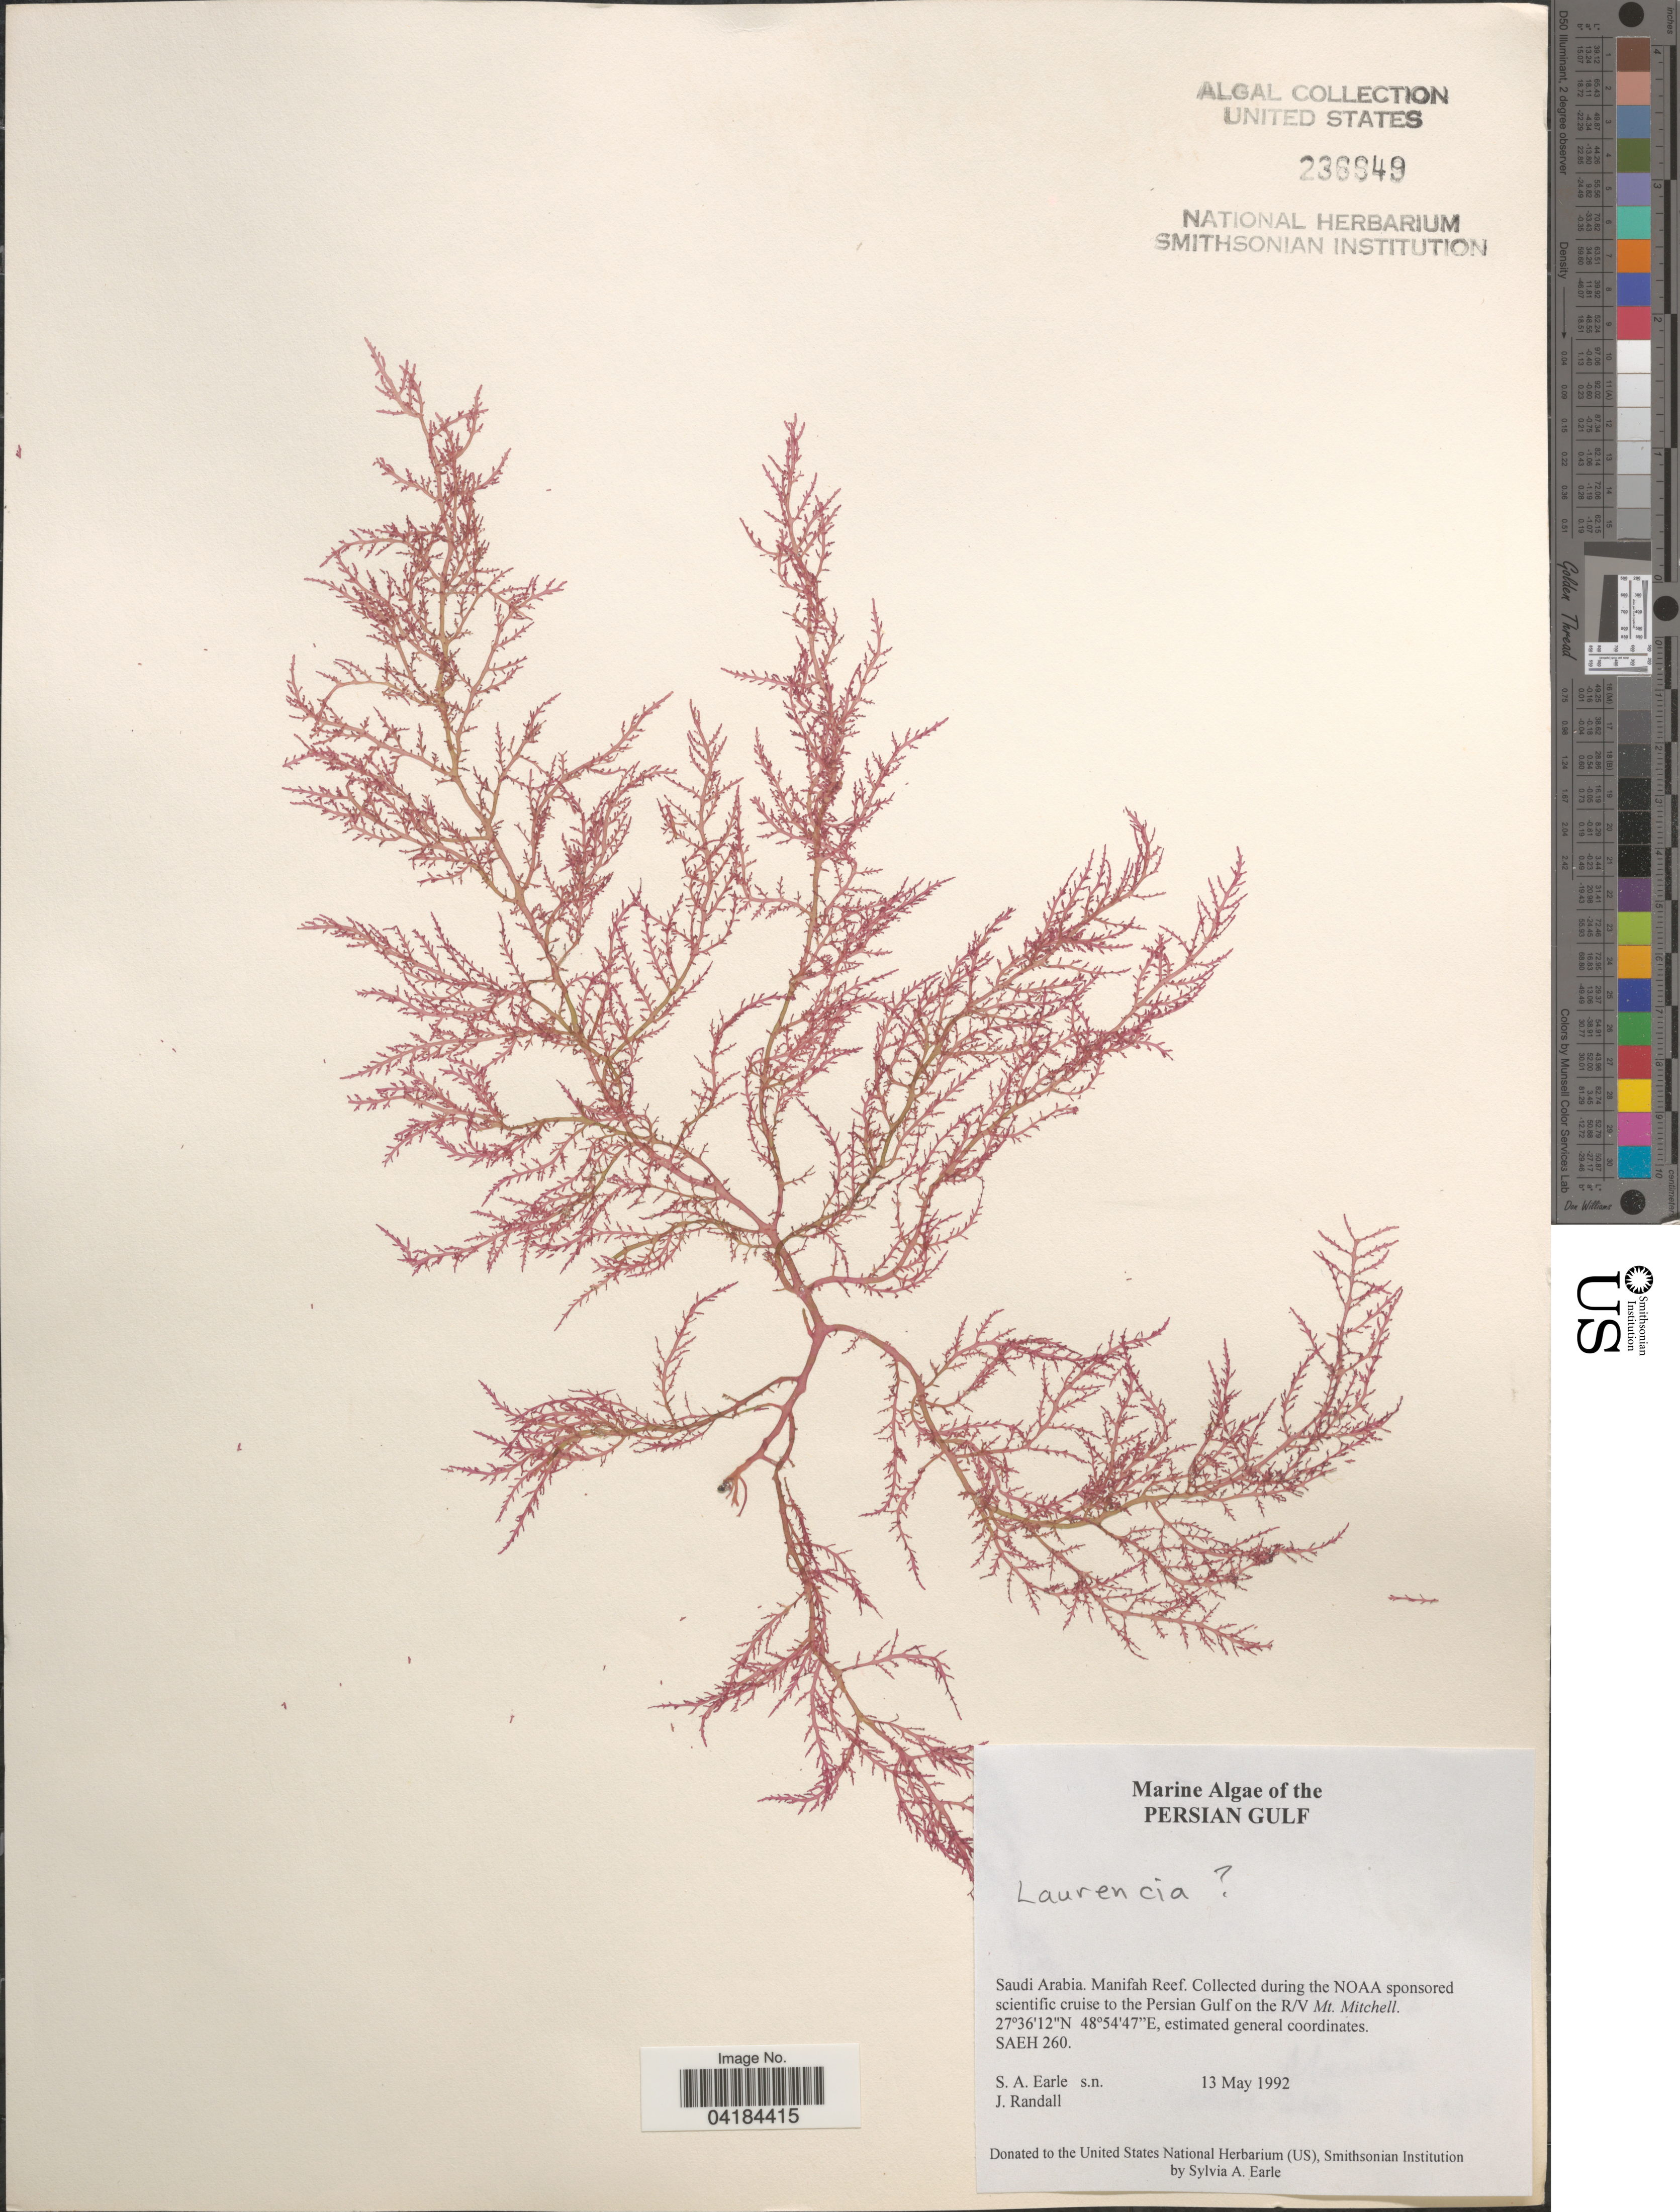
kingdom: Plantae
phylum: Rhodophyta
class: Florideophyceae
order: Ceramiales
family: Rhodomelaceae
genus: Laurencia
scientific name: Laurencia sp.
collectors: S. A. Earle & J. Randall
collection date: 1992-05-13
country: Saudi Arabia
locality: Persian Gulf. Manifah Reef. Collected during the NOAA sponsored scientific cruise to the Persian Gulf on the R/V Mt. Mitchell. SAEH 260.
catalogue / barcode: US 236949